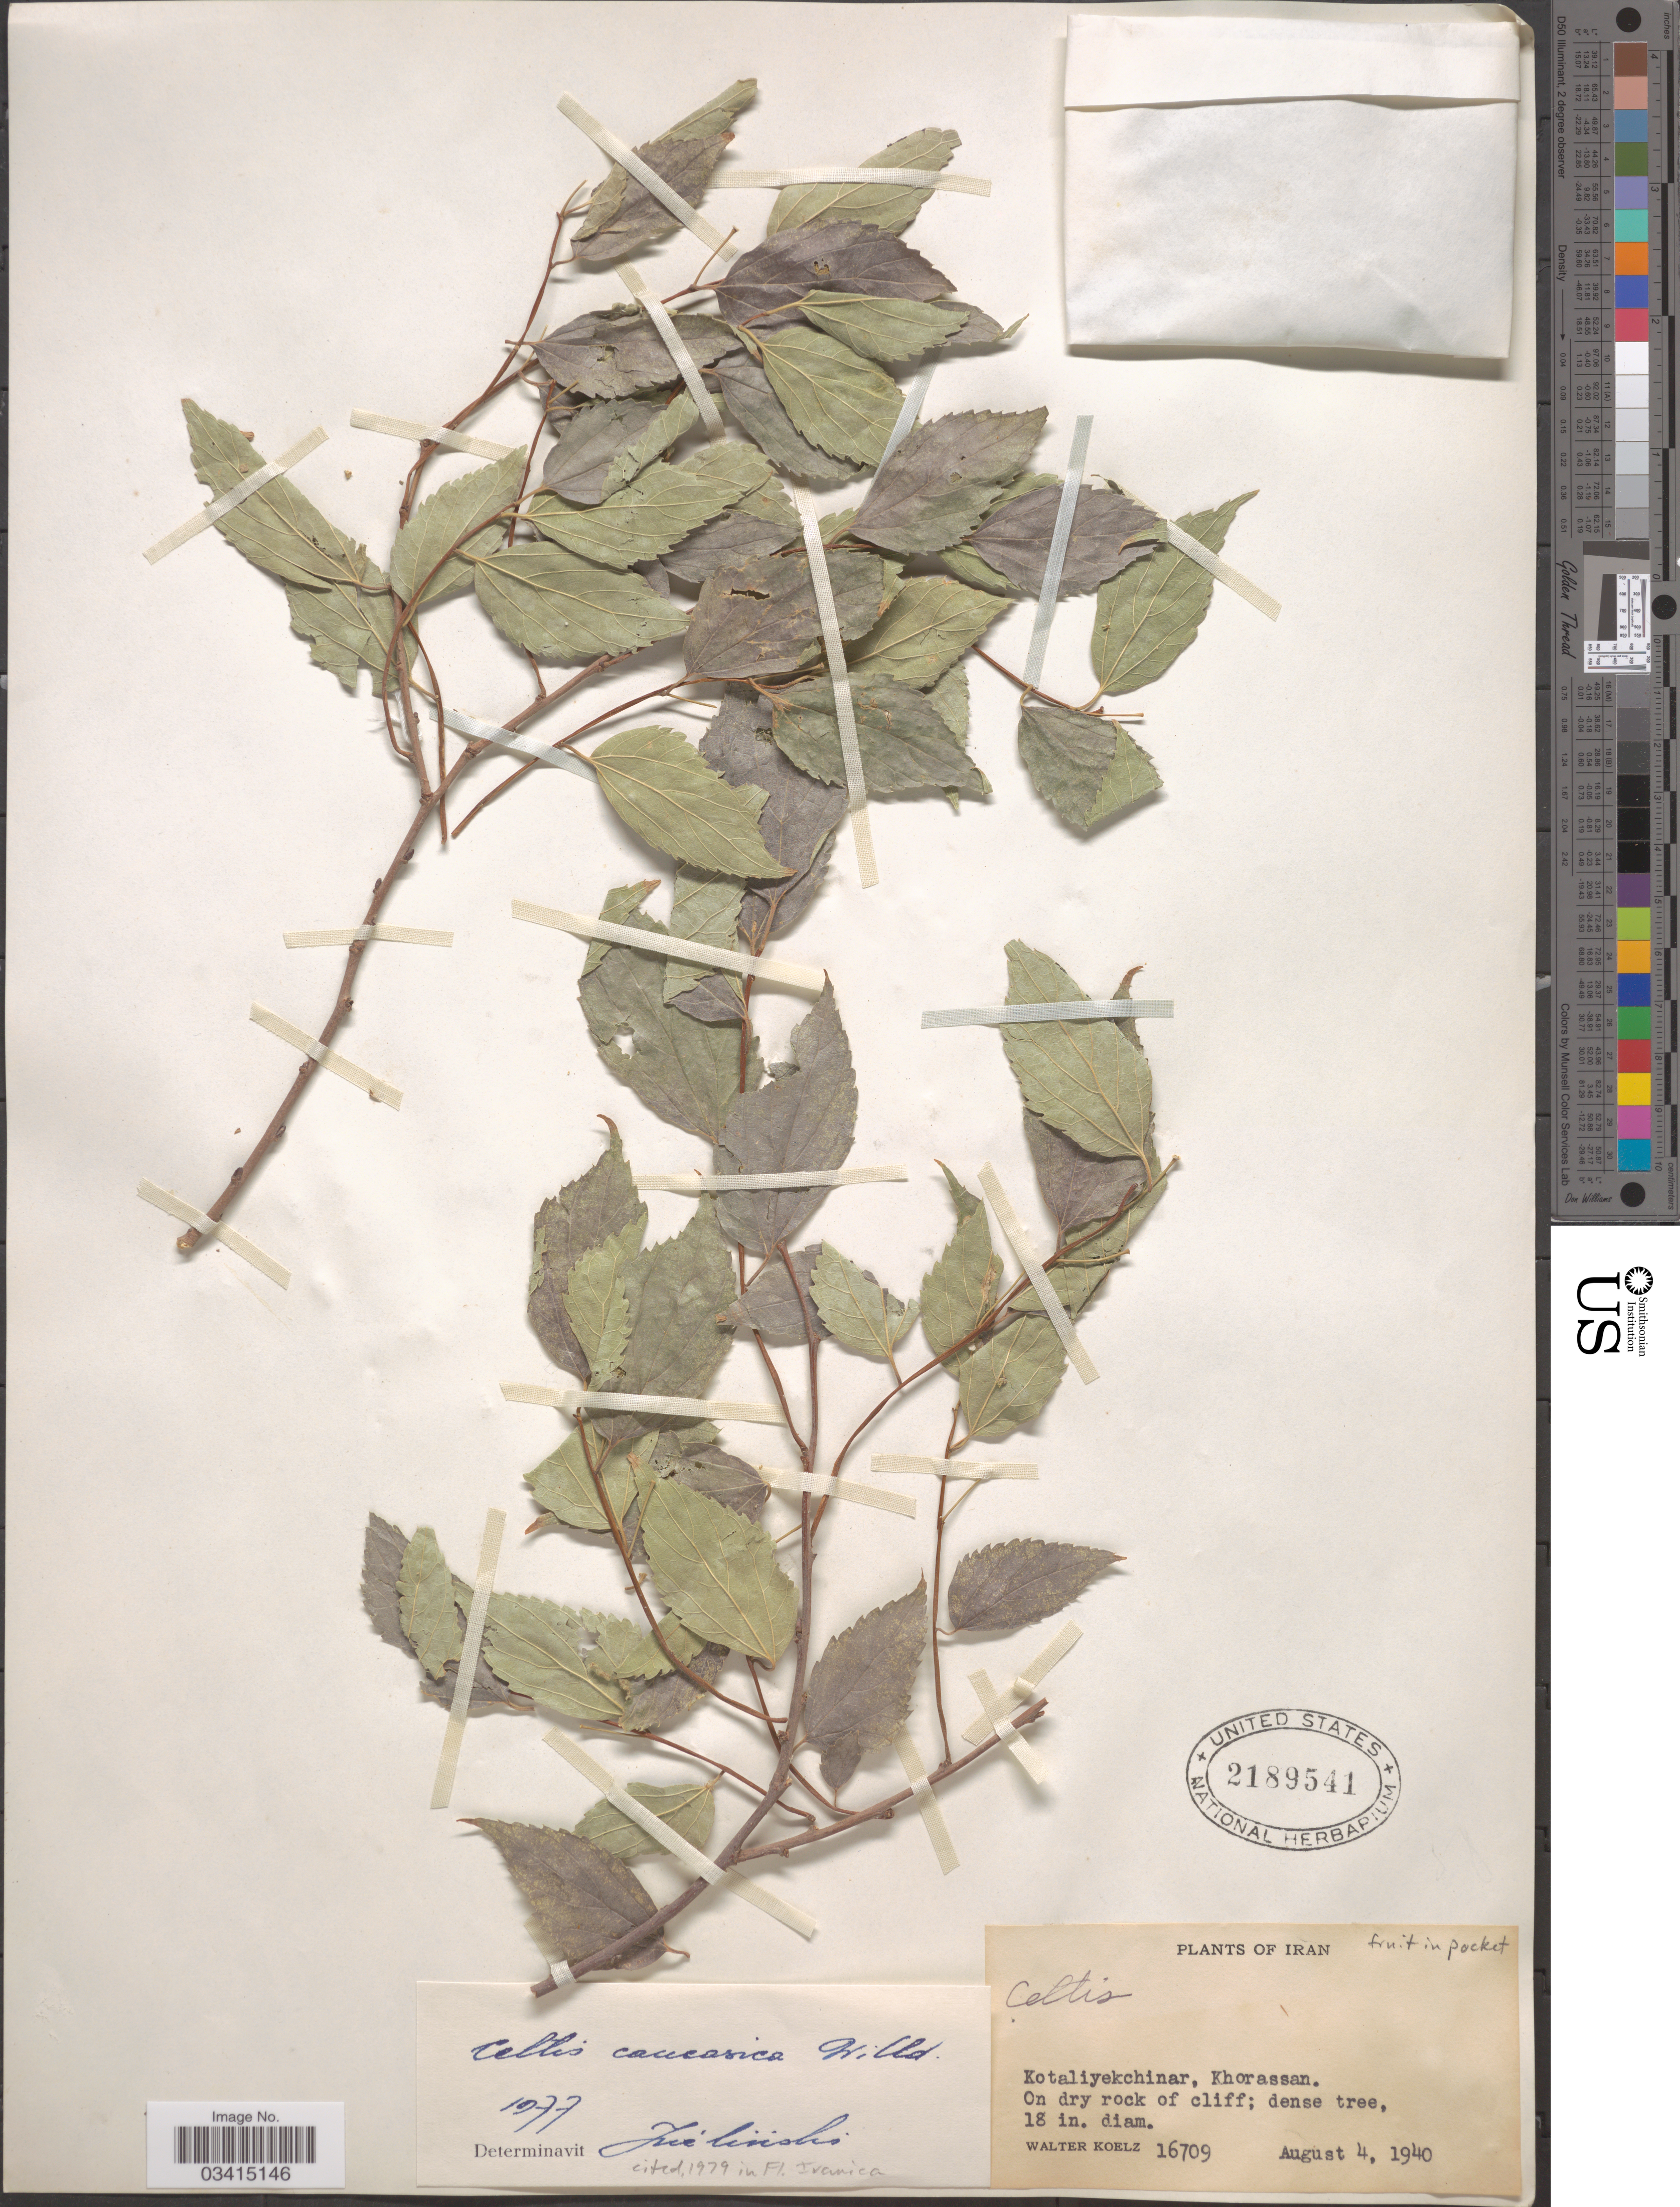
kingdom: Plantae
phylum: Tracheophyta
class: Magnoliopsida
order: Rosales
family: Cannabaceae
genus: Celtis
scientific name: Celtis caucasica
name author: Willd.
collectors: W. N. Koelz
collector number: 16709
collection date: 1940-08-04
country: Iran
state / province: Khorasan [obsolete]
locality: Kotaliyekchinar, Khorassan.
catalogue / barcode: US 2189541